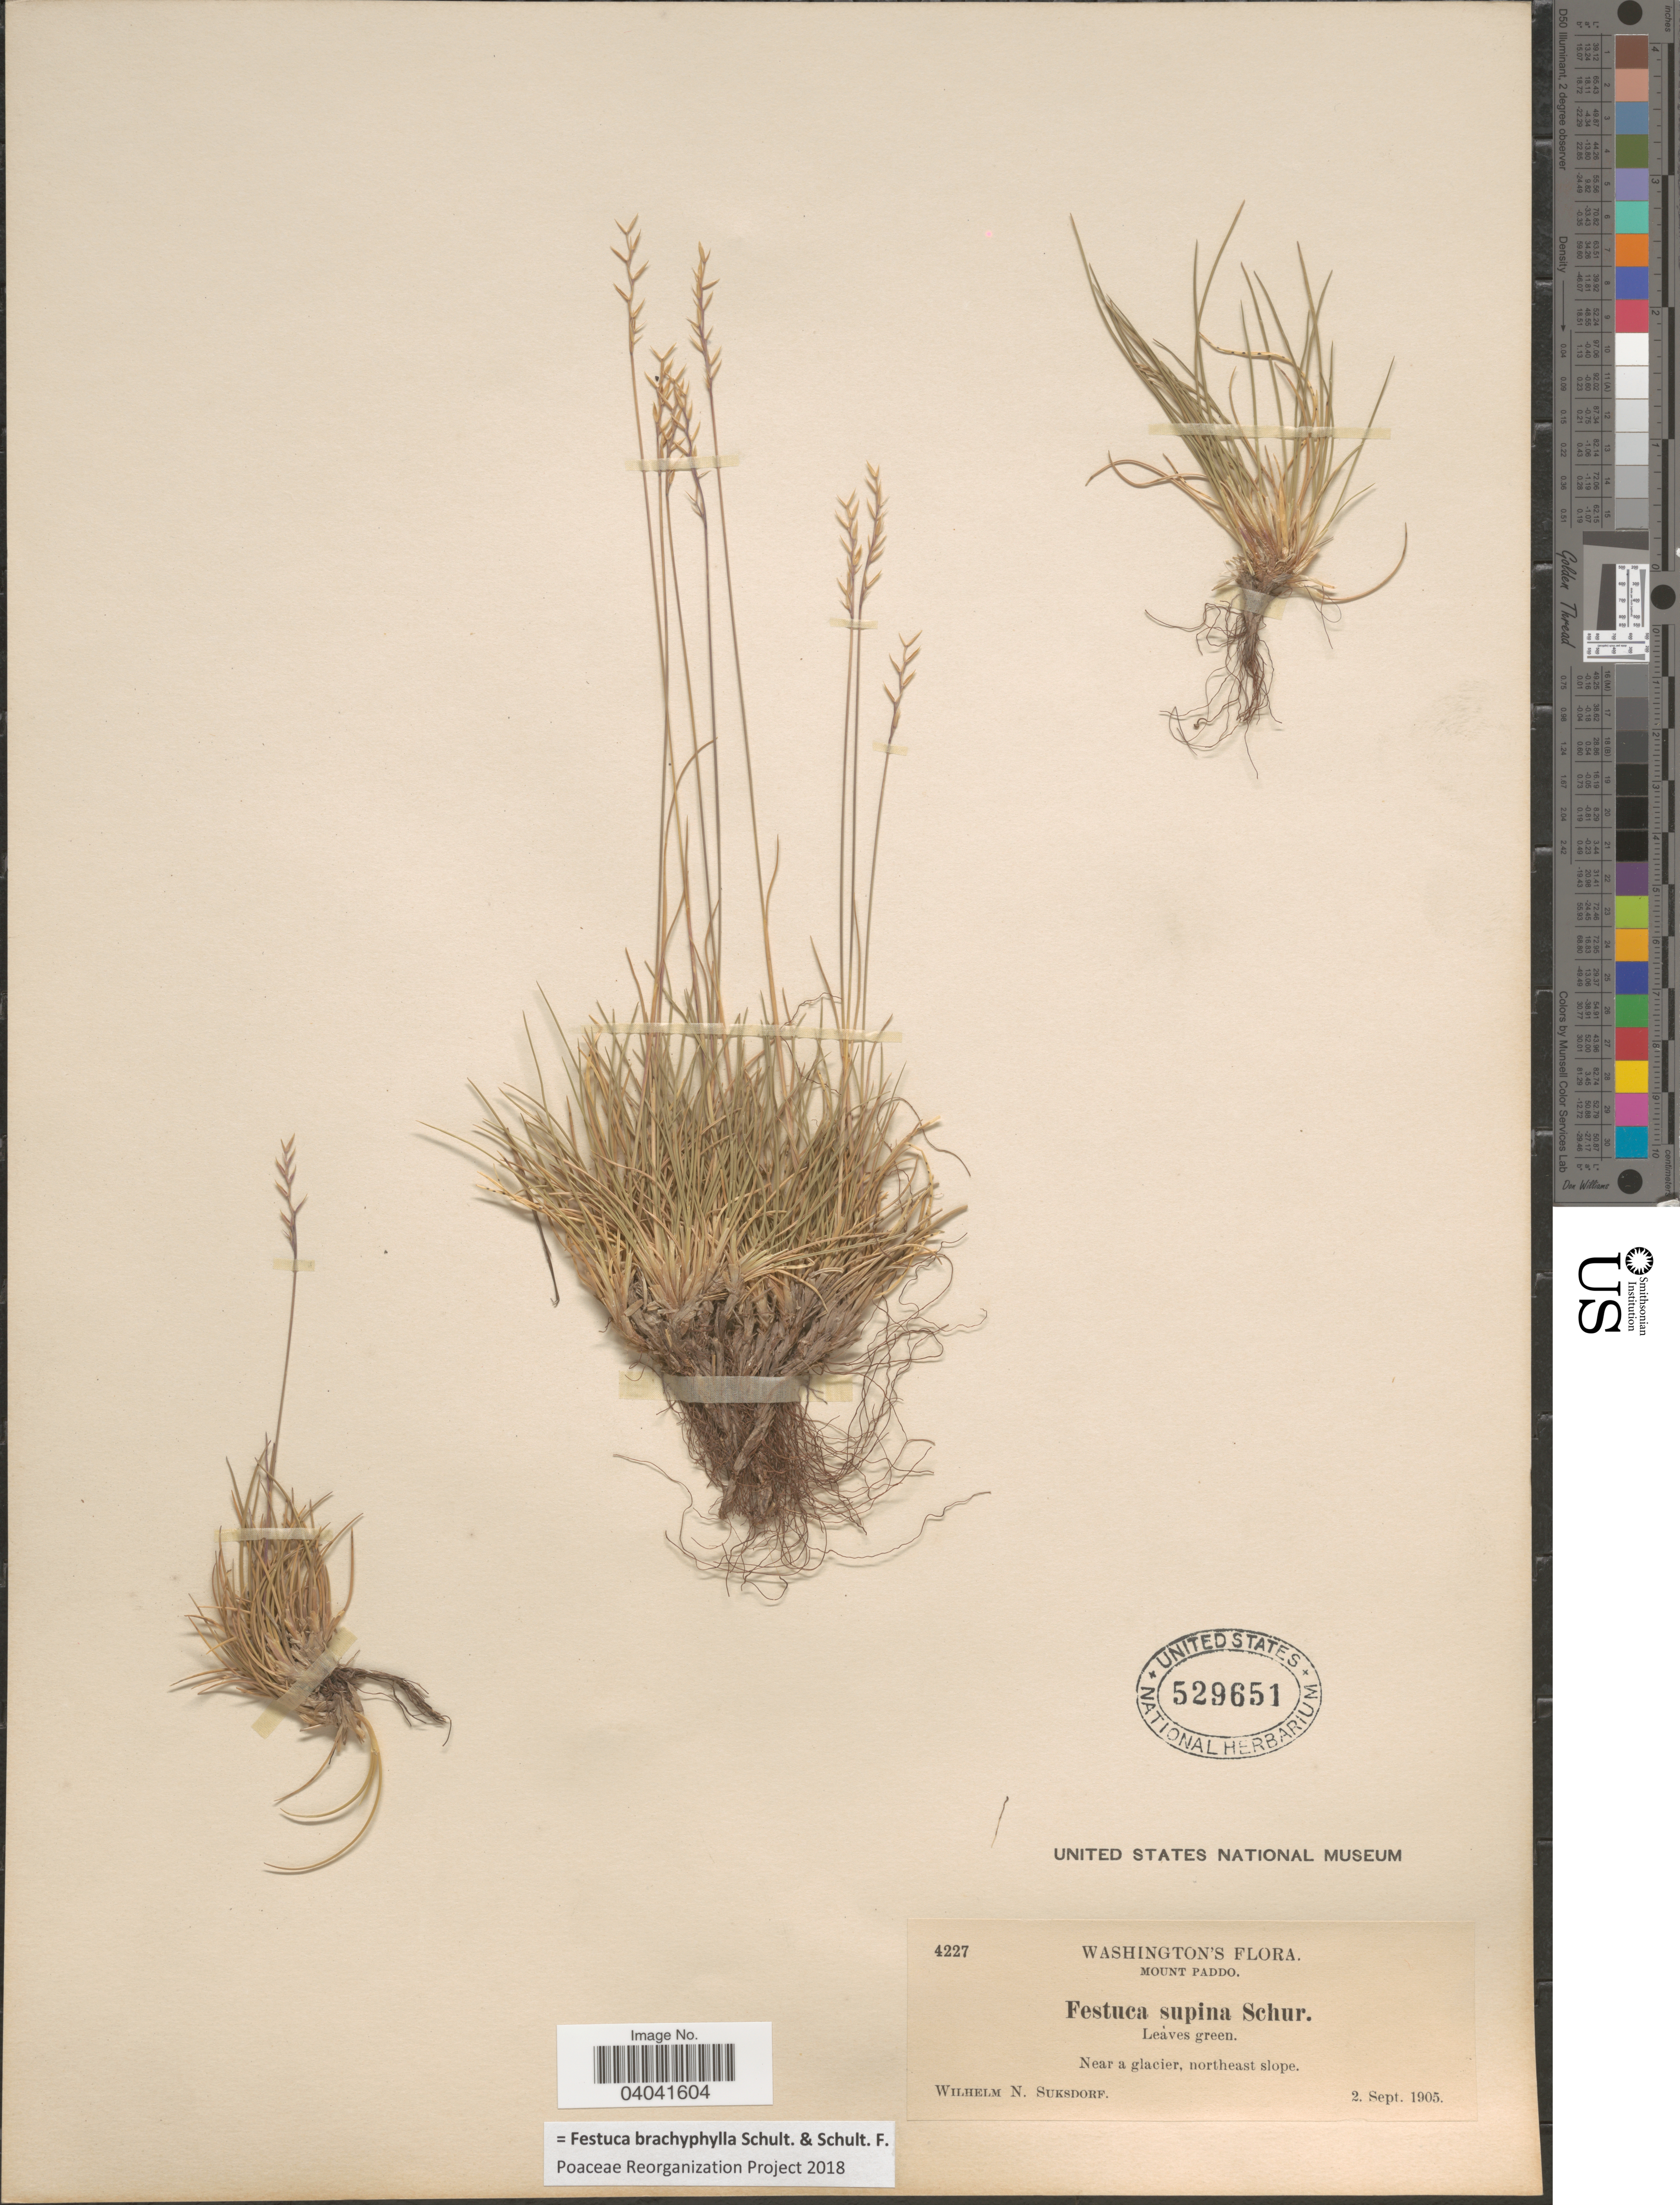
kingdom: Plantae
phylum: Tracheophyta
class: Liliopsida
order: Poales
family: Poaceae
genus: Festuca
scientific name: Festuca brachyphylla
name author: Schult. & Schult. f.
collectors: W. N. Suksdorf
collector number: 4227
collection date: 1905-09-02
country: United States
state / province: Washington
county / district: Skamania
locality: Mount Paddo. Near glacier, northeast slope.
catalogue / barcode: US 529651